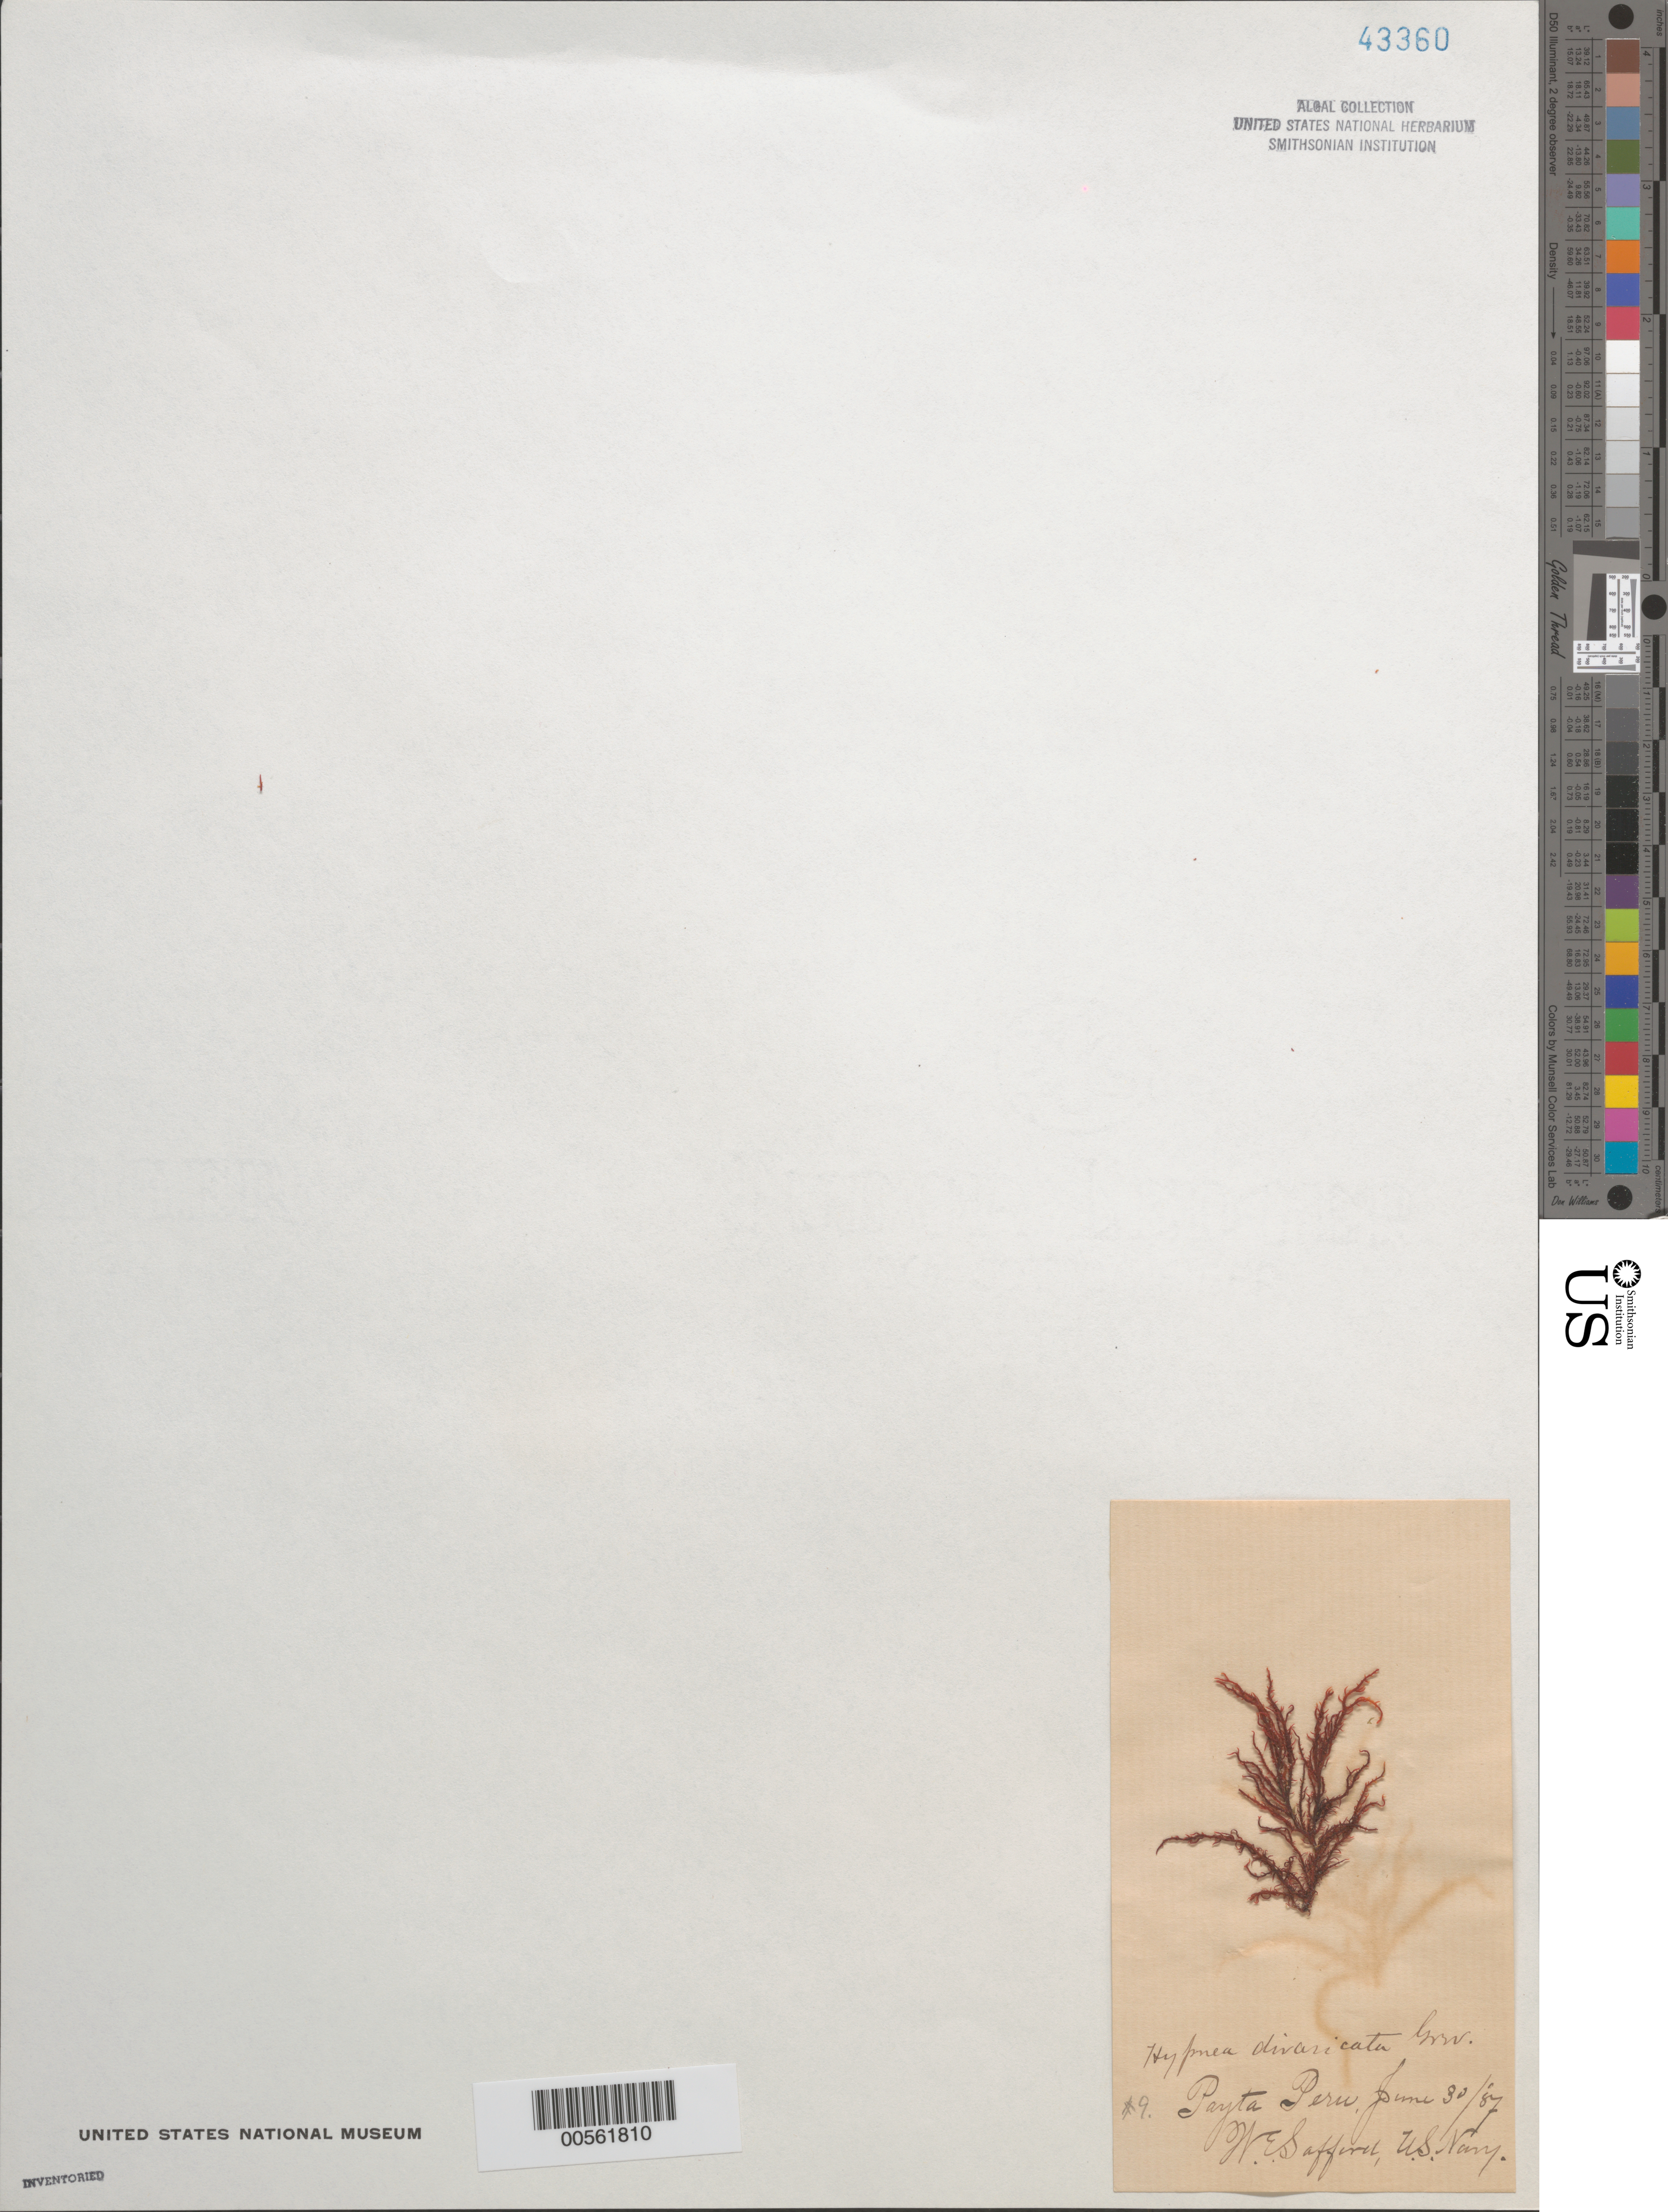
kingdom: Plantae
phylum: Rhodophyta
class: Florideophyceae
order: Gigartinales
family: Cystocloniaceae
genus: Hypnea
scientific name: Hypnea divaricata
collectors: W. E. Safford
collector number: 9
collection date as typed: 30 Jun 1887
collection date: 1887-06-30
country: Peru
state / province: Piura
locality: Paita (Payta)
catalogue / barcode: US 43360